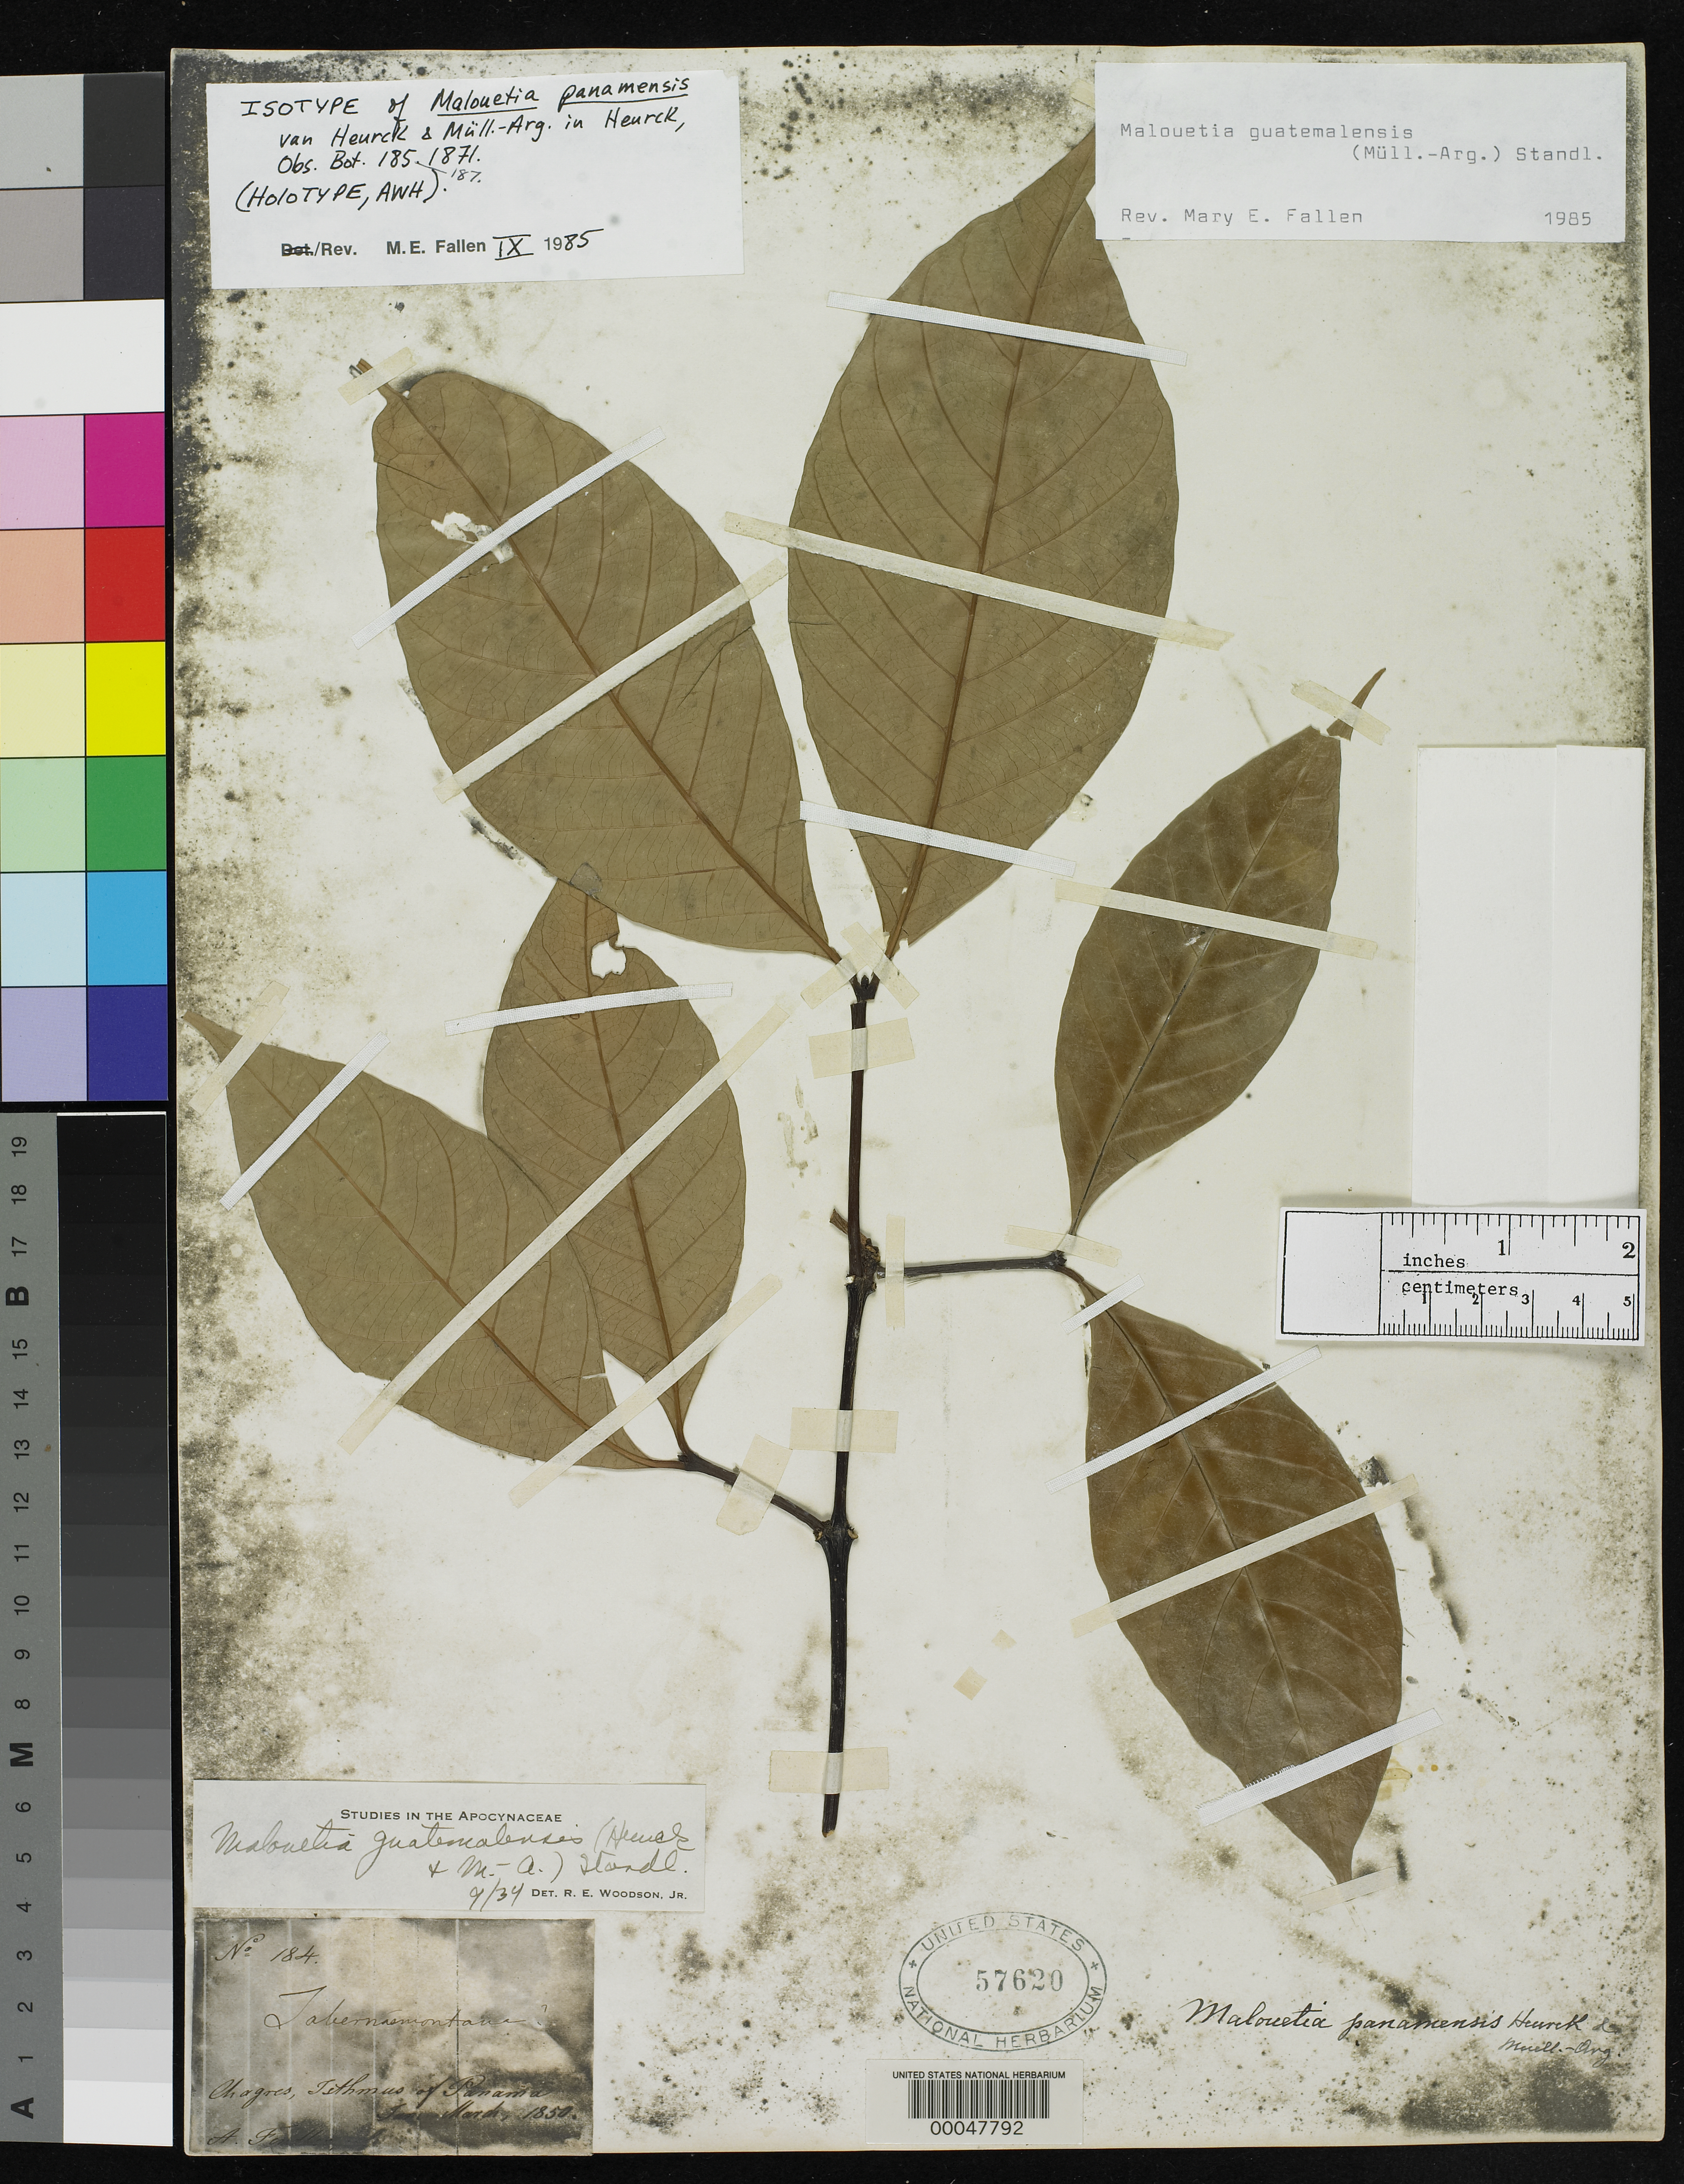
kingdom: Plantae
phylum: Tracheophyta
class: Magnoliopsida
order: Gentianales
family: Apocynaceae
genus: Malouetia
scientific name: Malouetia panamensis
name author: Van Heurck & Müll. Arg. in Van Heurck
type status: Isotype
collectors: A. Fendler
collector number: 184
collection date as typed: Jan 1850 to -- Mar 1850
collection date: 1850-01/1850-03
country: Panama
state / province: Panamá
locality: Chagres.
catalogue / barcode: US 57620